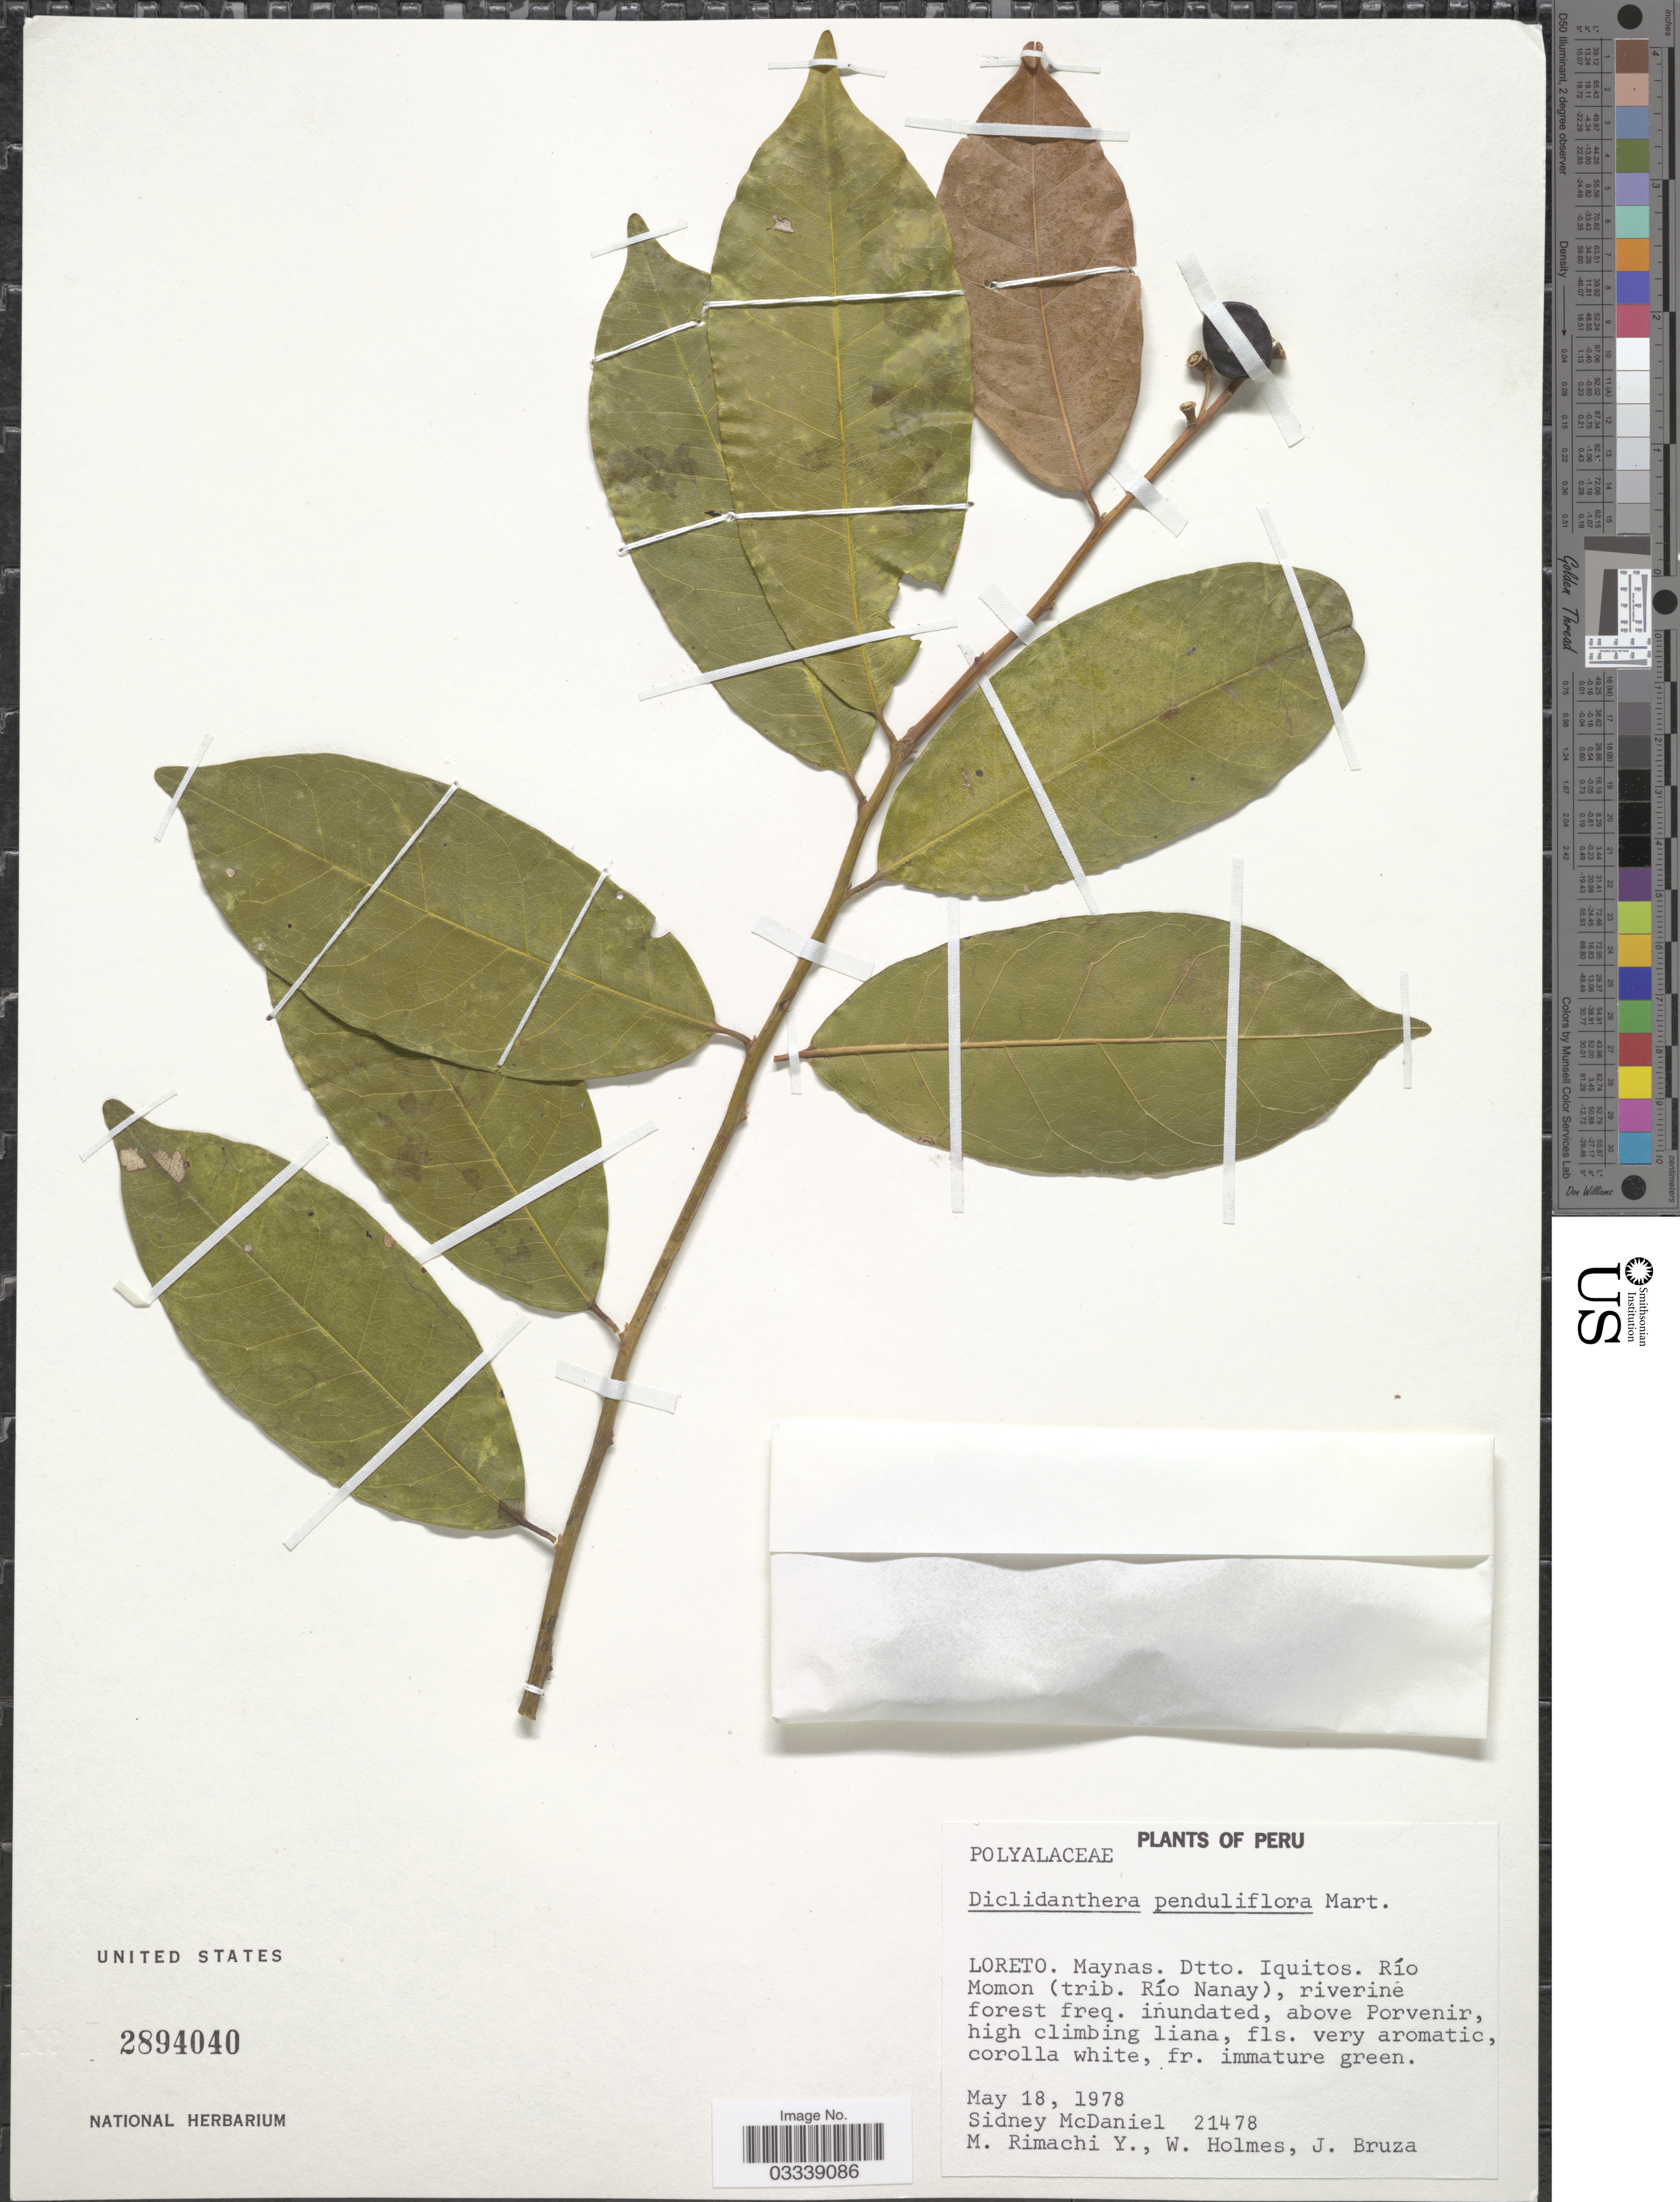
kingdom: Plantae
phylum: Tracheophyta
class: Magnoliopsida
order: Fabales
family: Polygalaceae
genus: Diclidanthera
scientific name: Diclidanthera penduliflora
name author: Mart.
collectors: S. McDaniel, M. Rimachi Y., W. Holmes & J. Bruza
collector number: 21478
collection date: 1978-05-18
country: Peru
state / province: Loreto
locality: Maynas. Dtto. Iquitos. Río Momon (trib. Río Nanay), riverine forest freq. inundated, above Porvenir.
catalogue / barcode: US 2894040